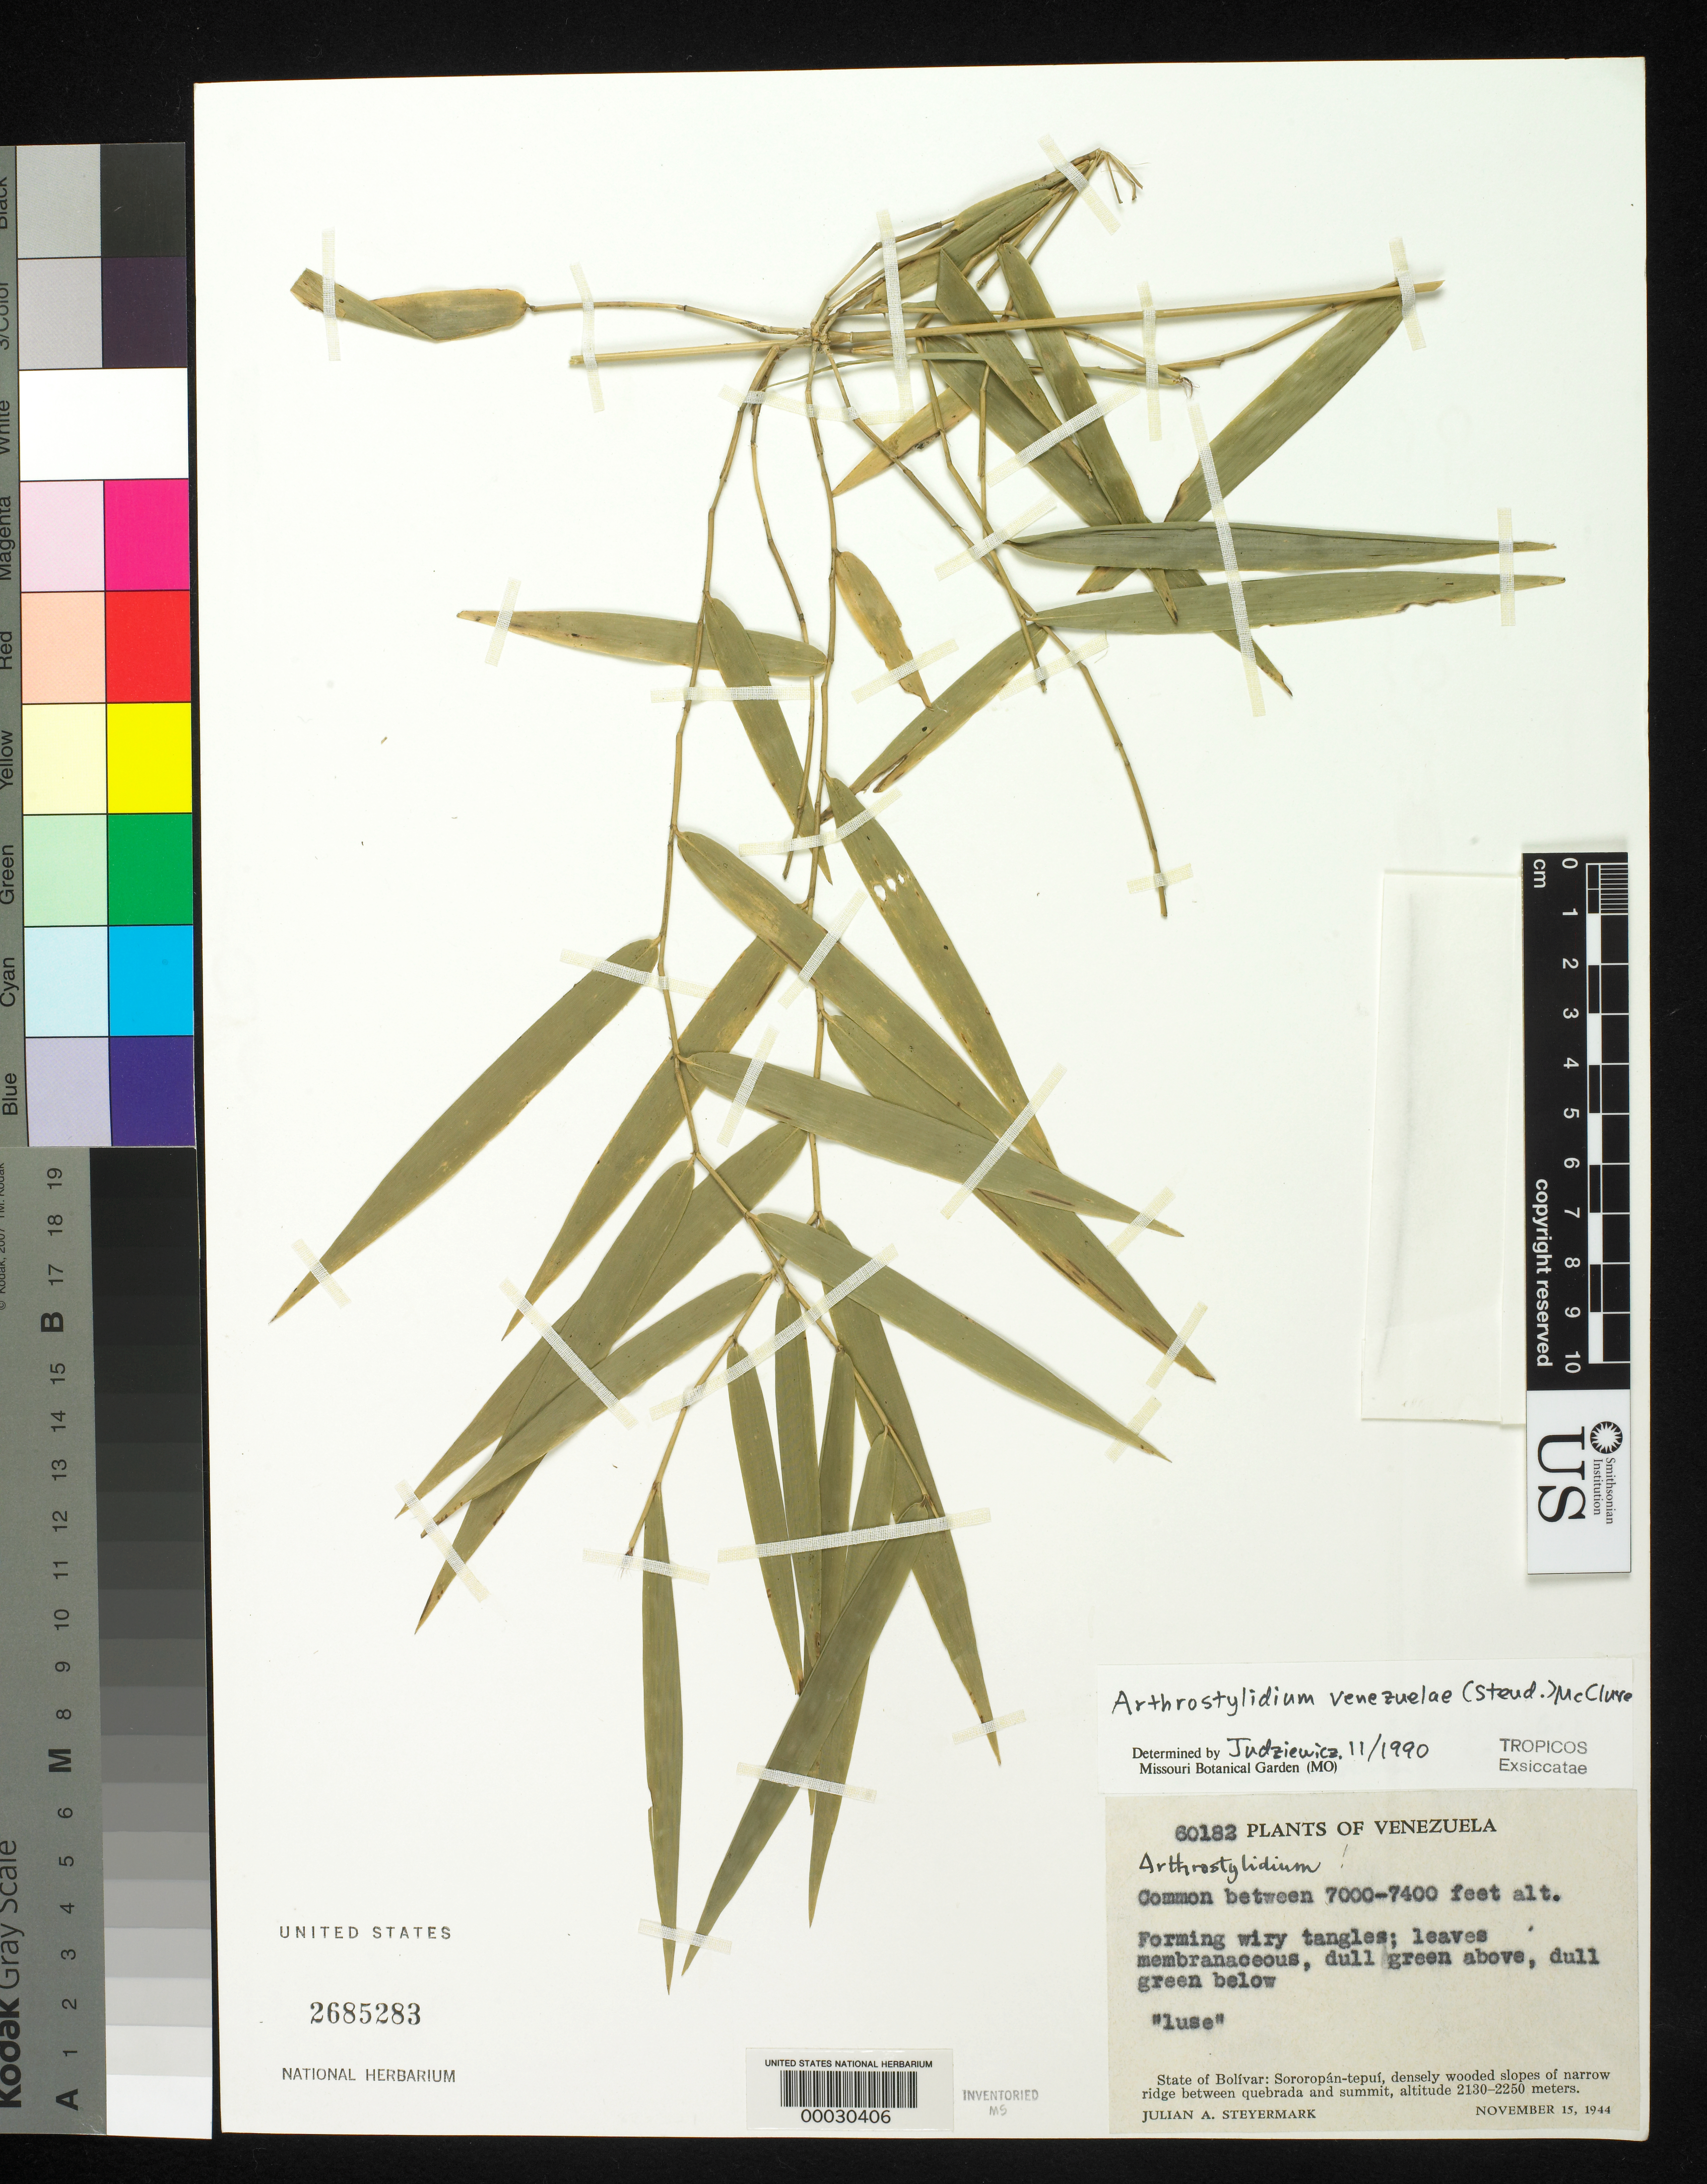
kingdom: Plantae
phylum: Tracheophyta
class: Liliopsida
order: Poales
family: Poaceae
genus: Arthrostylidium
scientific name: Arthrostylidium pubescens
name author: Rupr.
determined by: Judziewicz, E. J.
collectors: J. Steyermark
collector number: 60182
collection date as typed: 15 Nov 1944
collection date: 1944-11-15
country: Venezuela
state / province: Bolivar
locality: Sororopan-tepui, between quebrada and summit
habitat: Densely wooded slopes of narrow ridge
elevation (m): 2130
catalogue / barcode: US 2685283